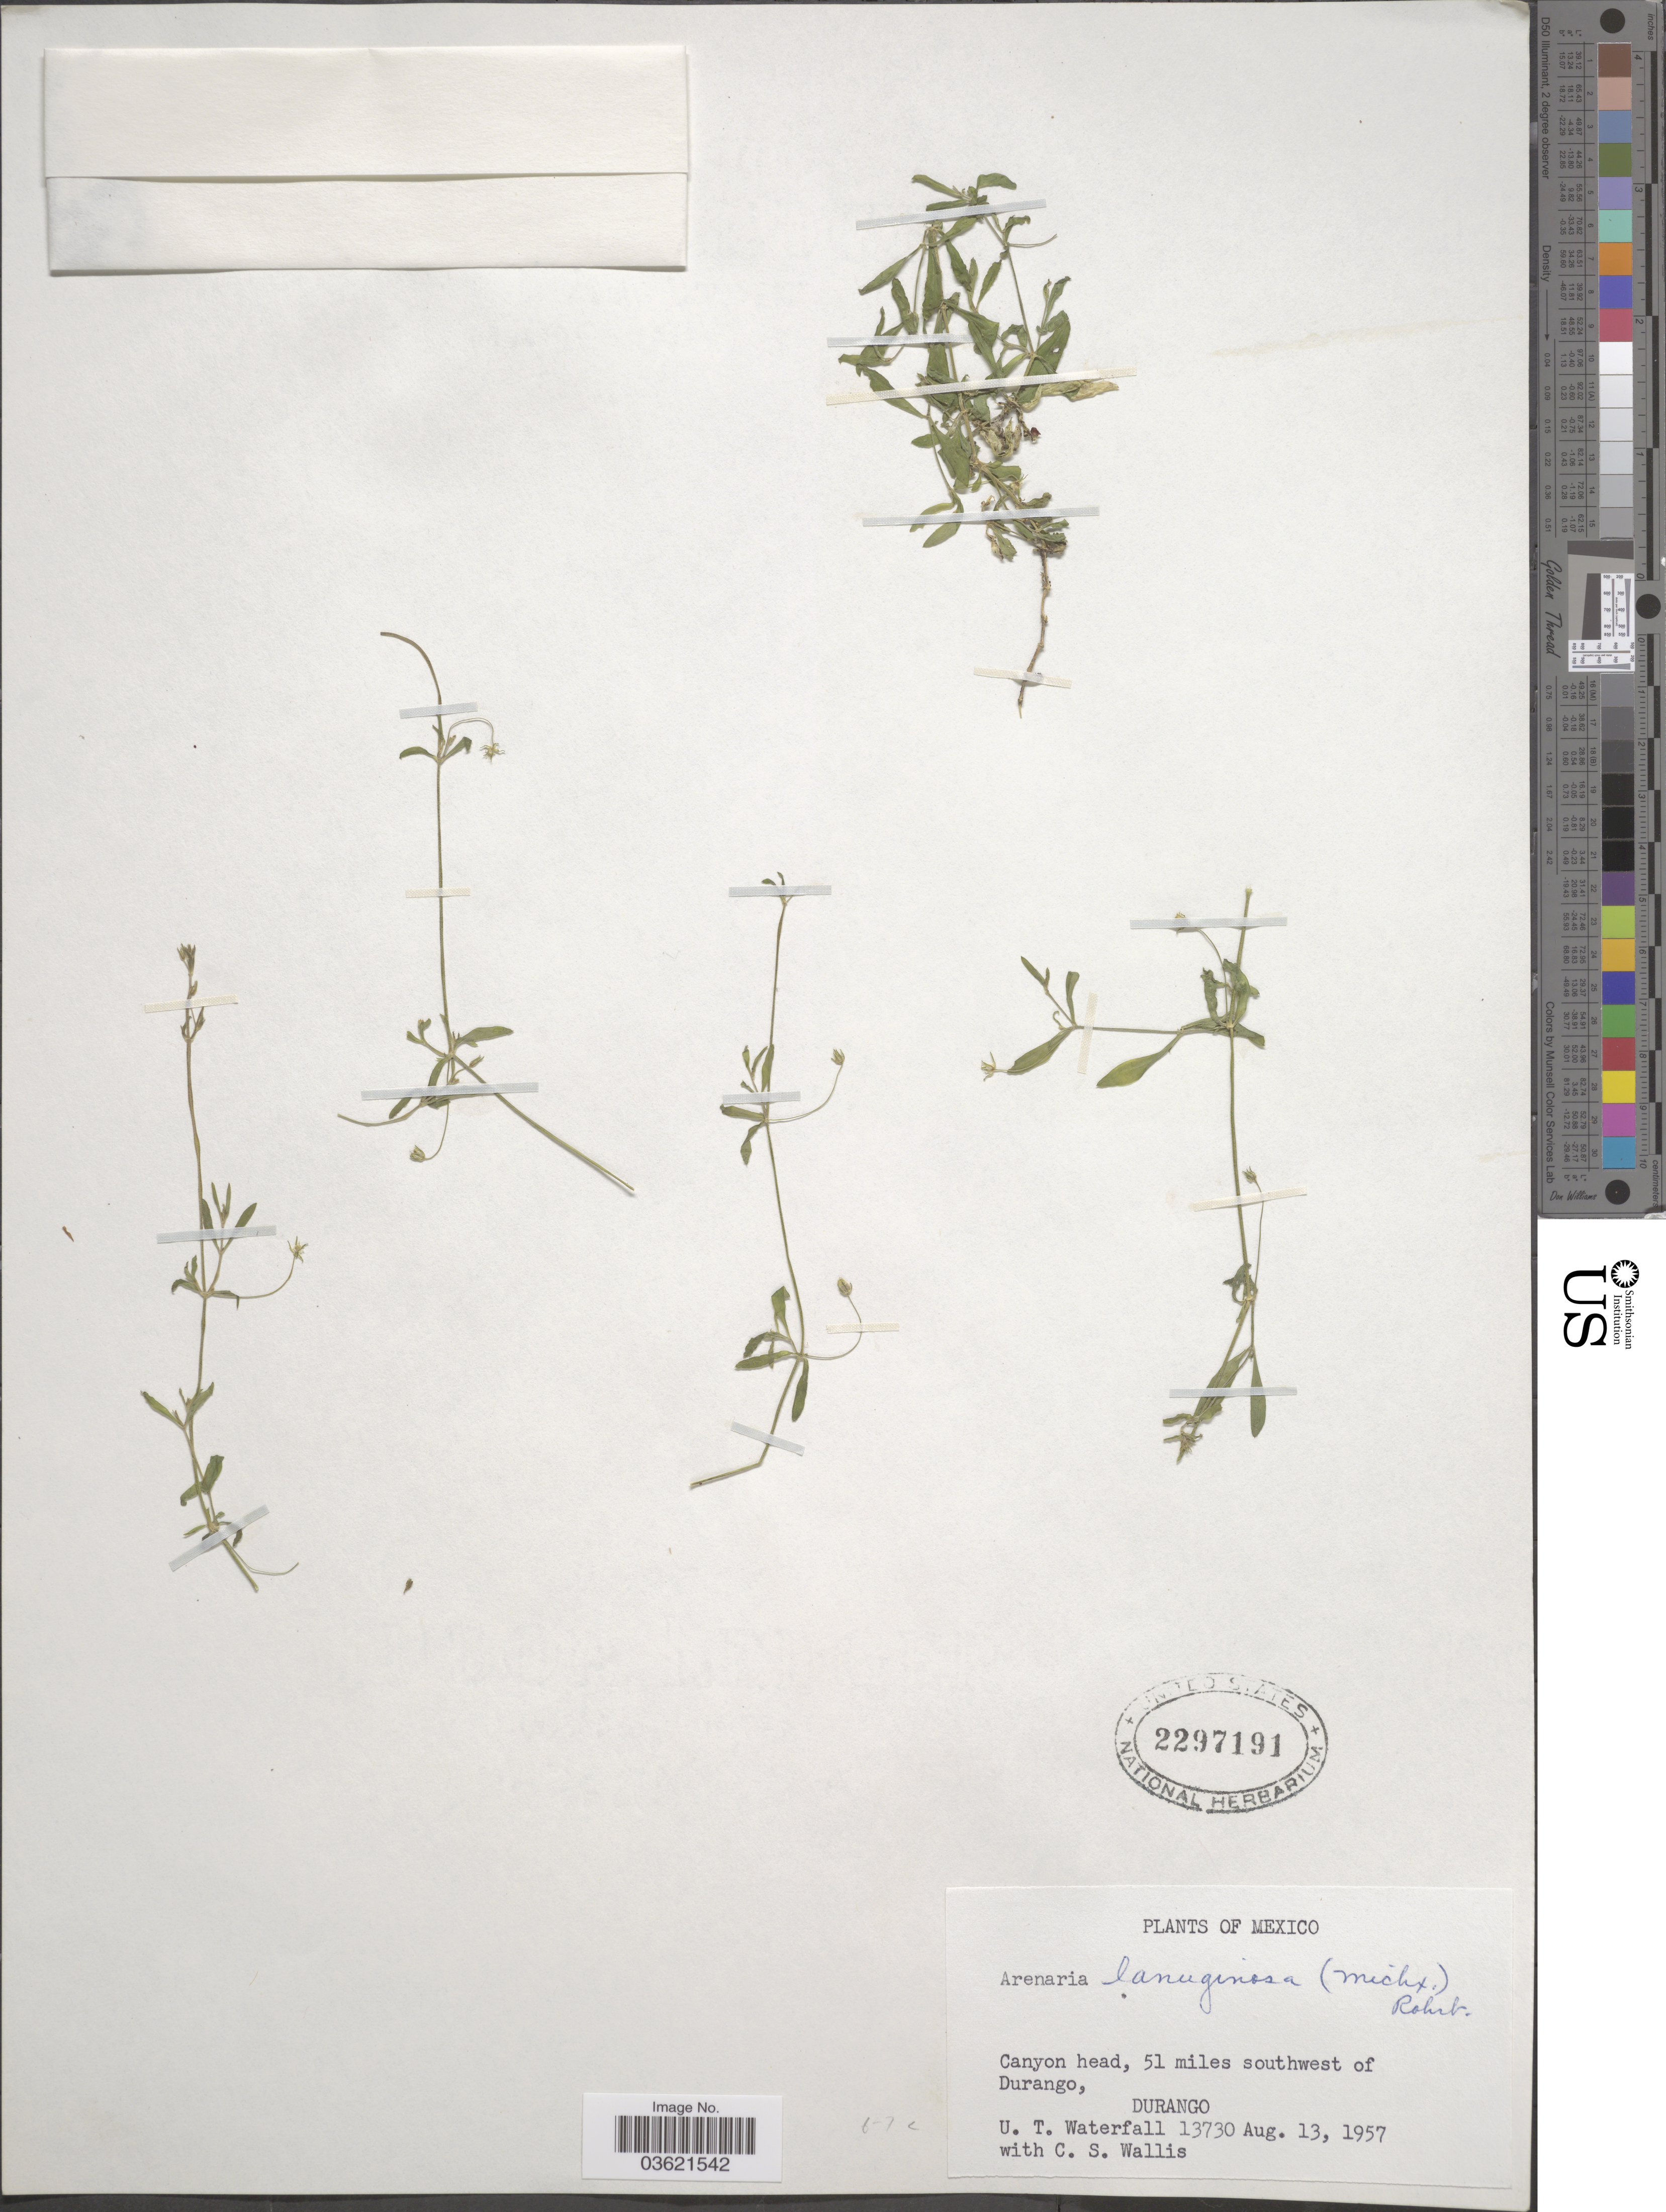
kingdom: Plantae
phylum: Tracheophyta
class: Magnoliopsida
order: Caryophyllales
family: Caryophyllaceae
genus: Arenaria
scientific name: Arenaria lanuginosa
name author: (Michx.) Rohrb.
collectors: U. T. Waterfall & C. S. Wallis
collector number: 13730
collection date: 1957-08-13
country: Mexico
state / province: Durango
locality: Canyon head, 51 miles southwest of Durango.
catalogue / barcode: US 2297191